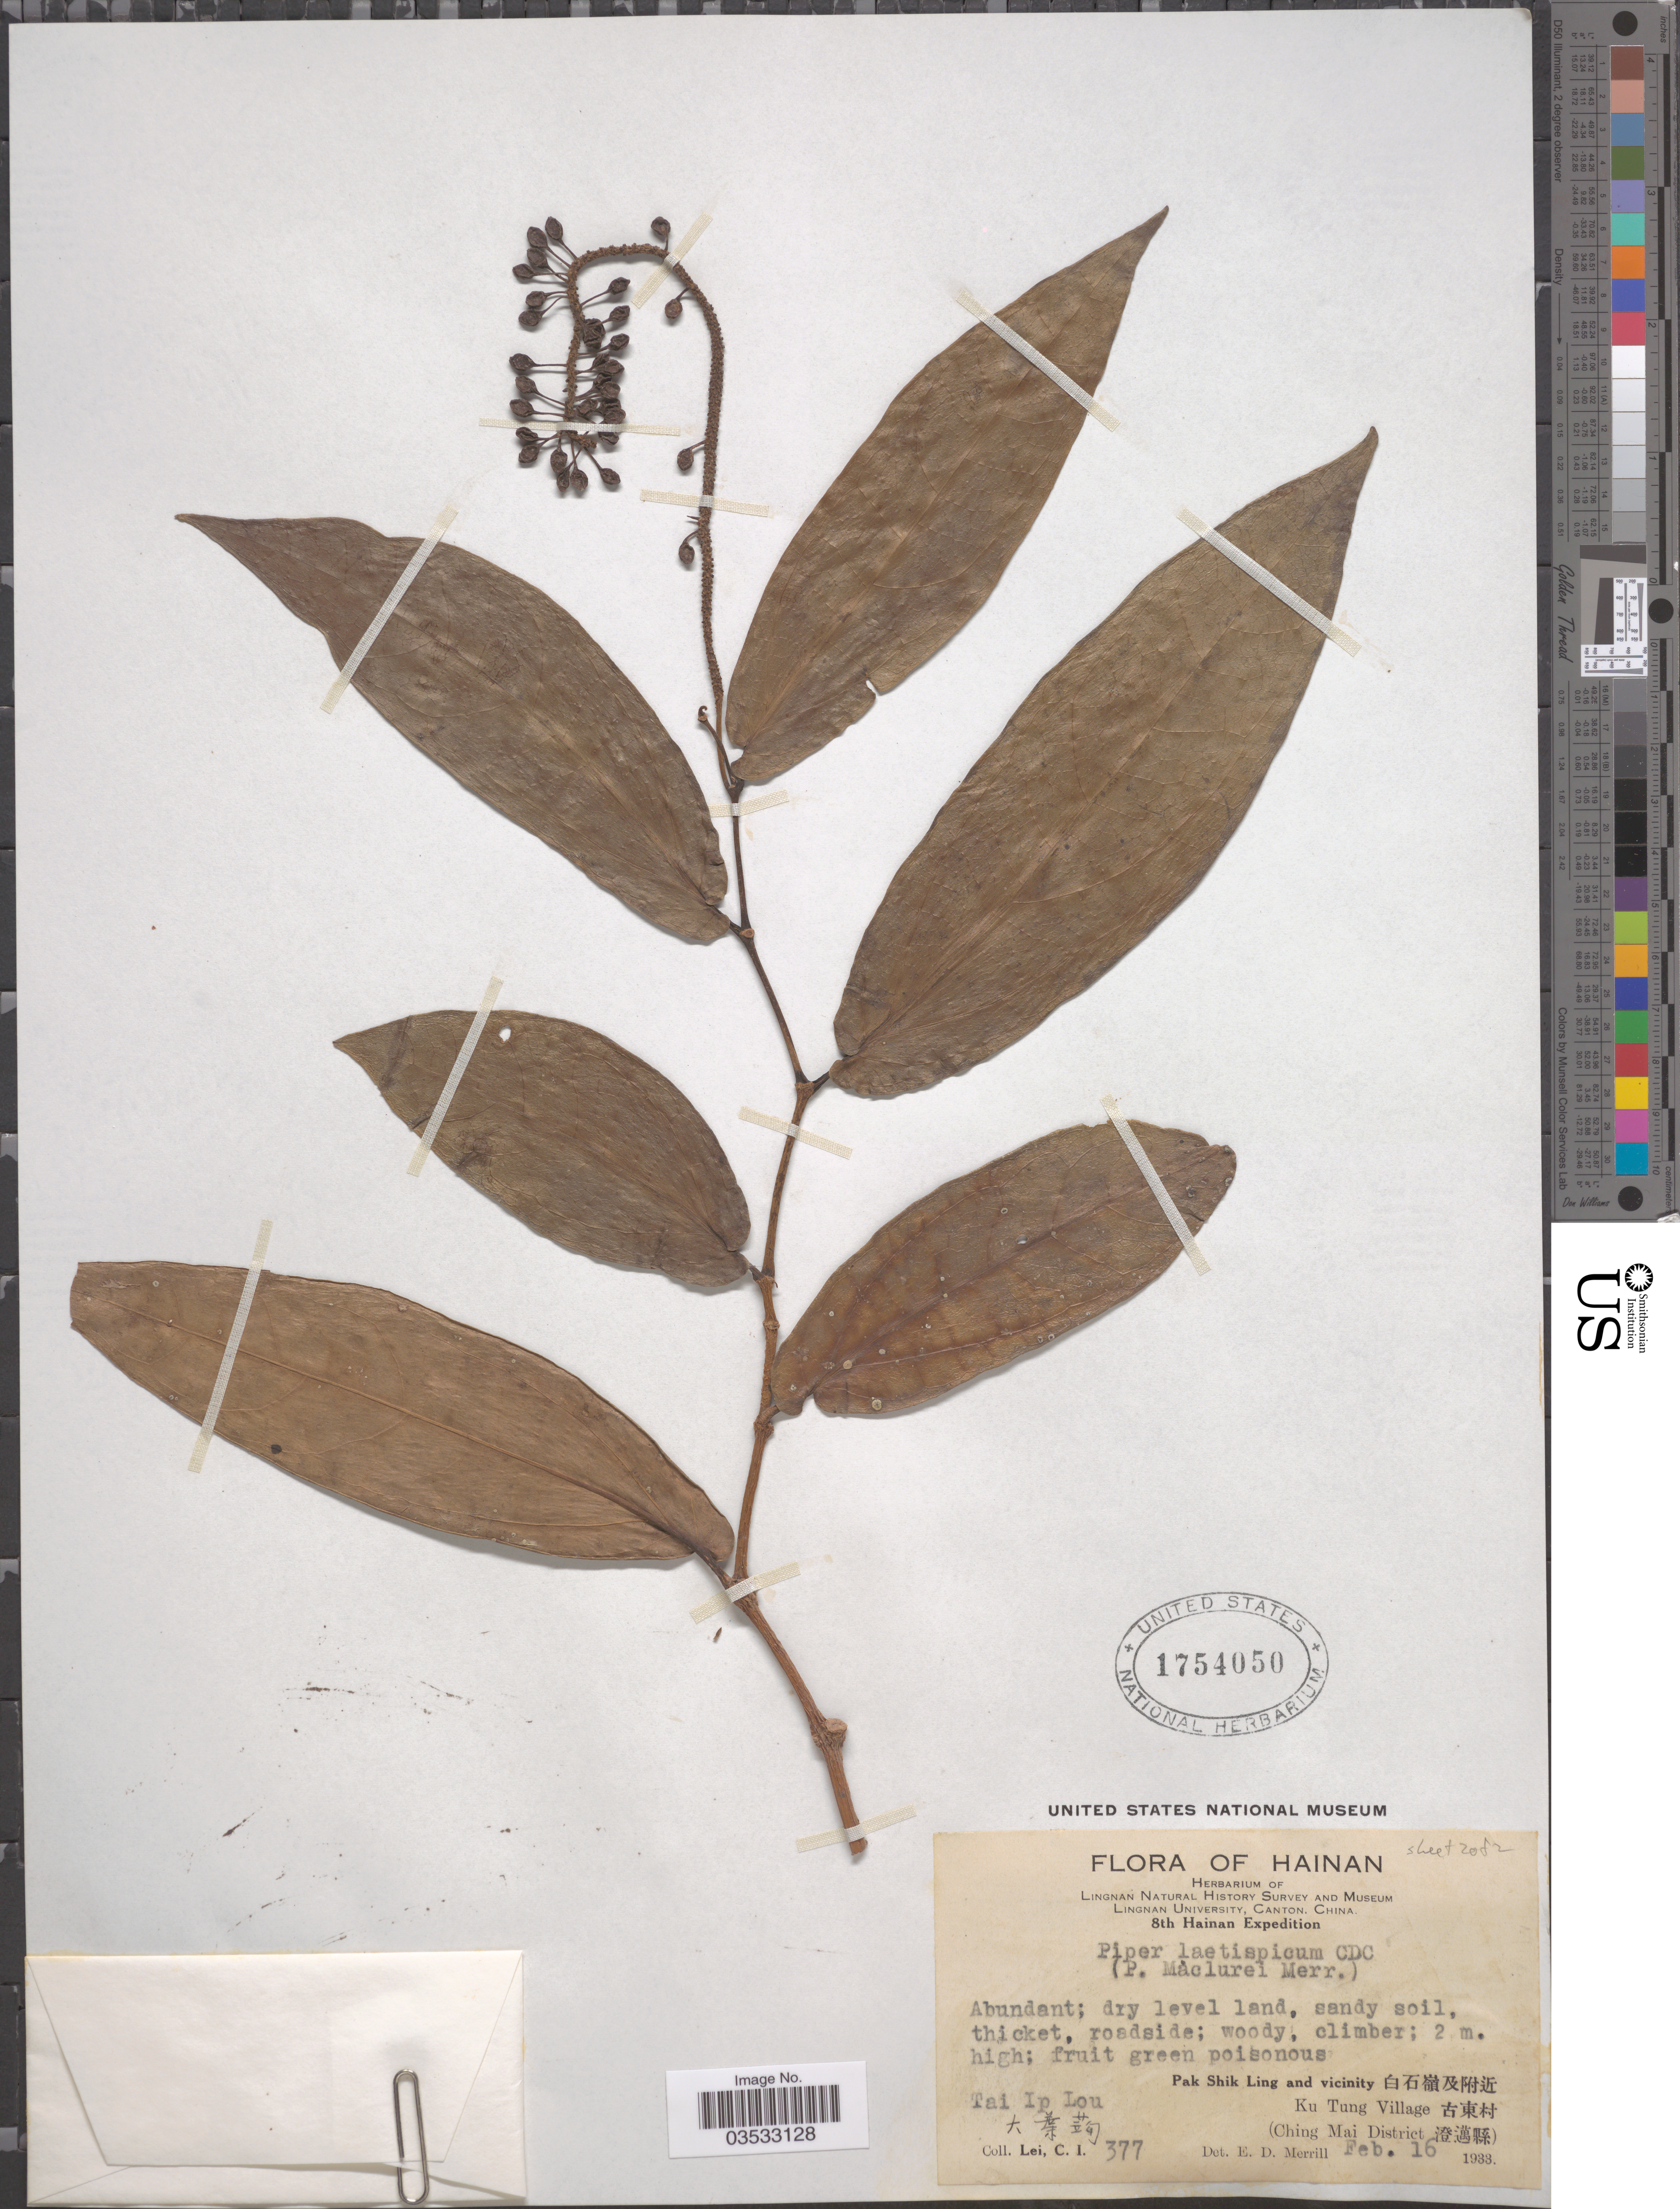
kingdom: Plantae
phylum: Tracheophyta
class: Magnoliopsida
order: Piperales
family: Piperaceae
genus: Piper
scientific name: Piper laetispicum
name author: C. DC.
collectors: C. I. Lei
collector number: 377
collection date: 1933-02-16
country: China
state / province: Hainan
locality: Pak Shik Ling and vicinity X, Ku Tung Village X, (Ching Mai District, X). Tai Ip Lou.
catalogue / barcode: US 1754050